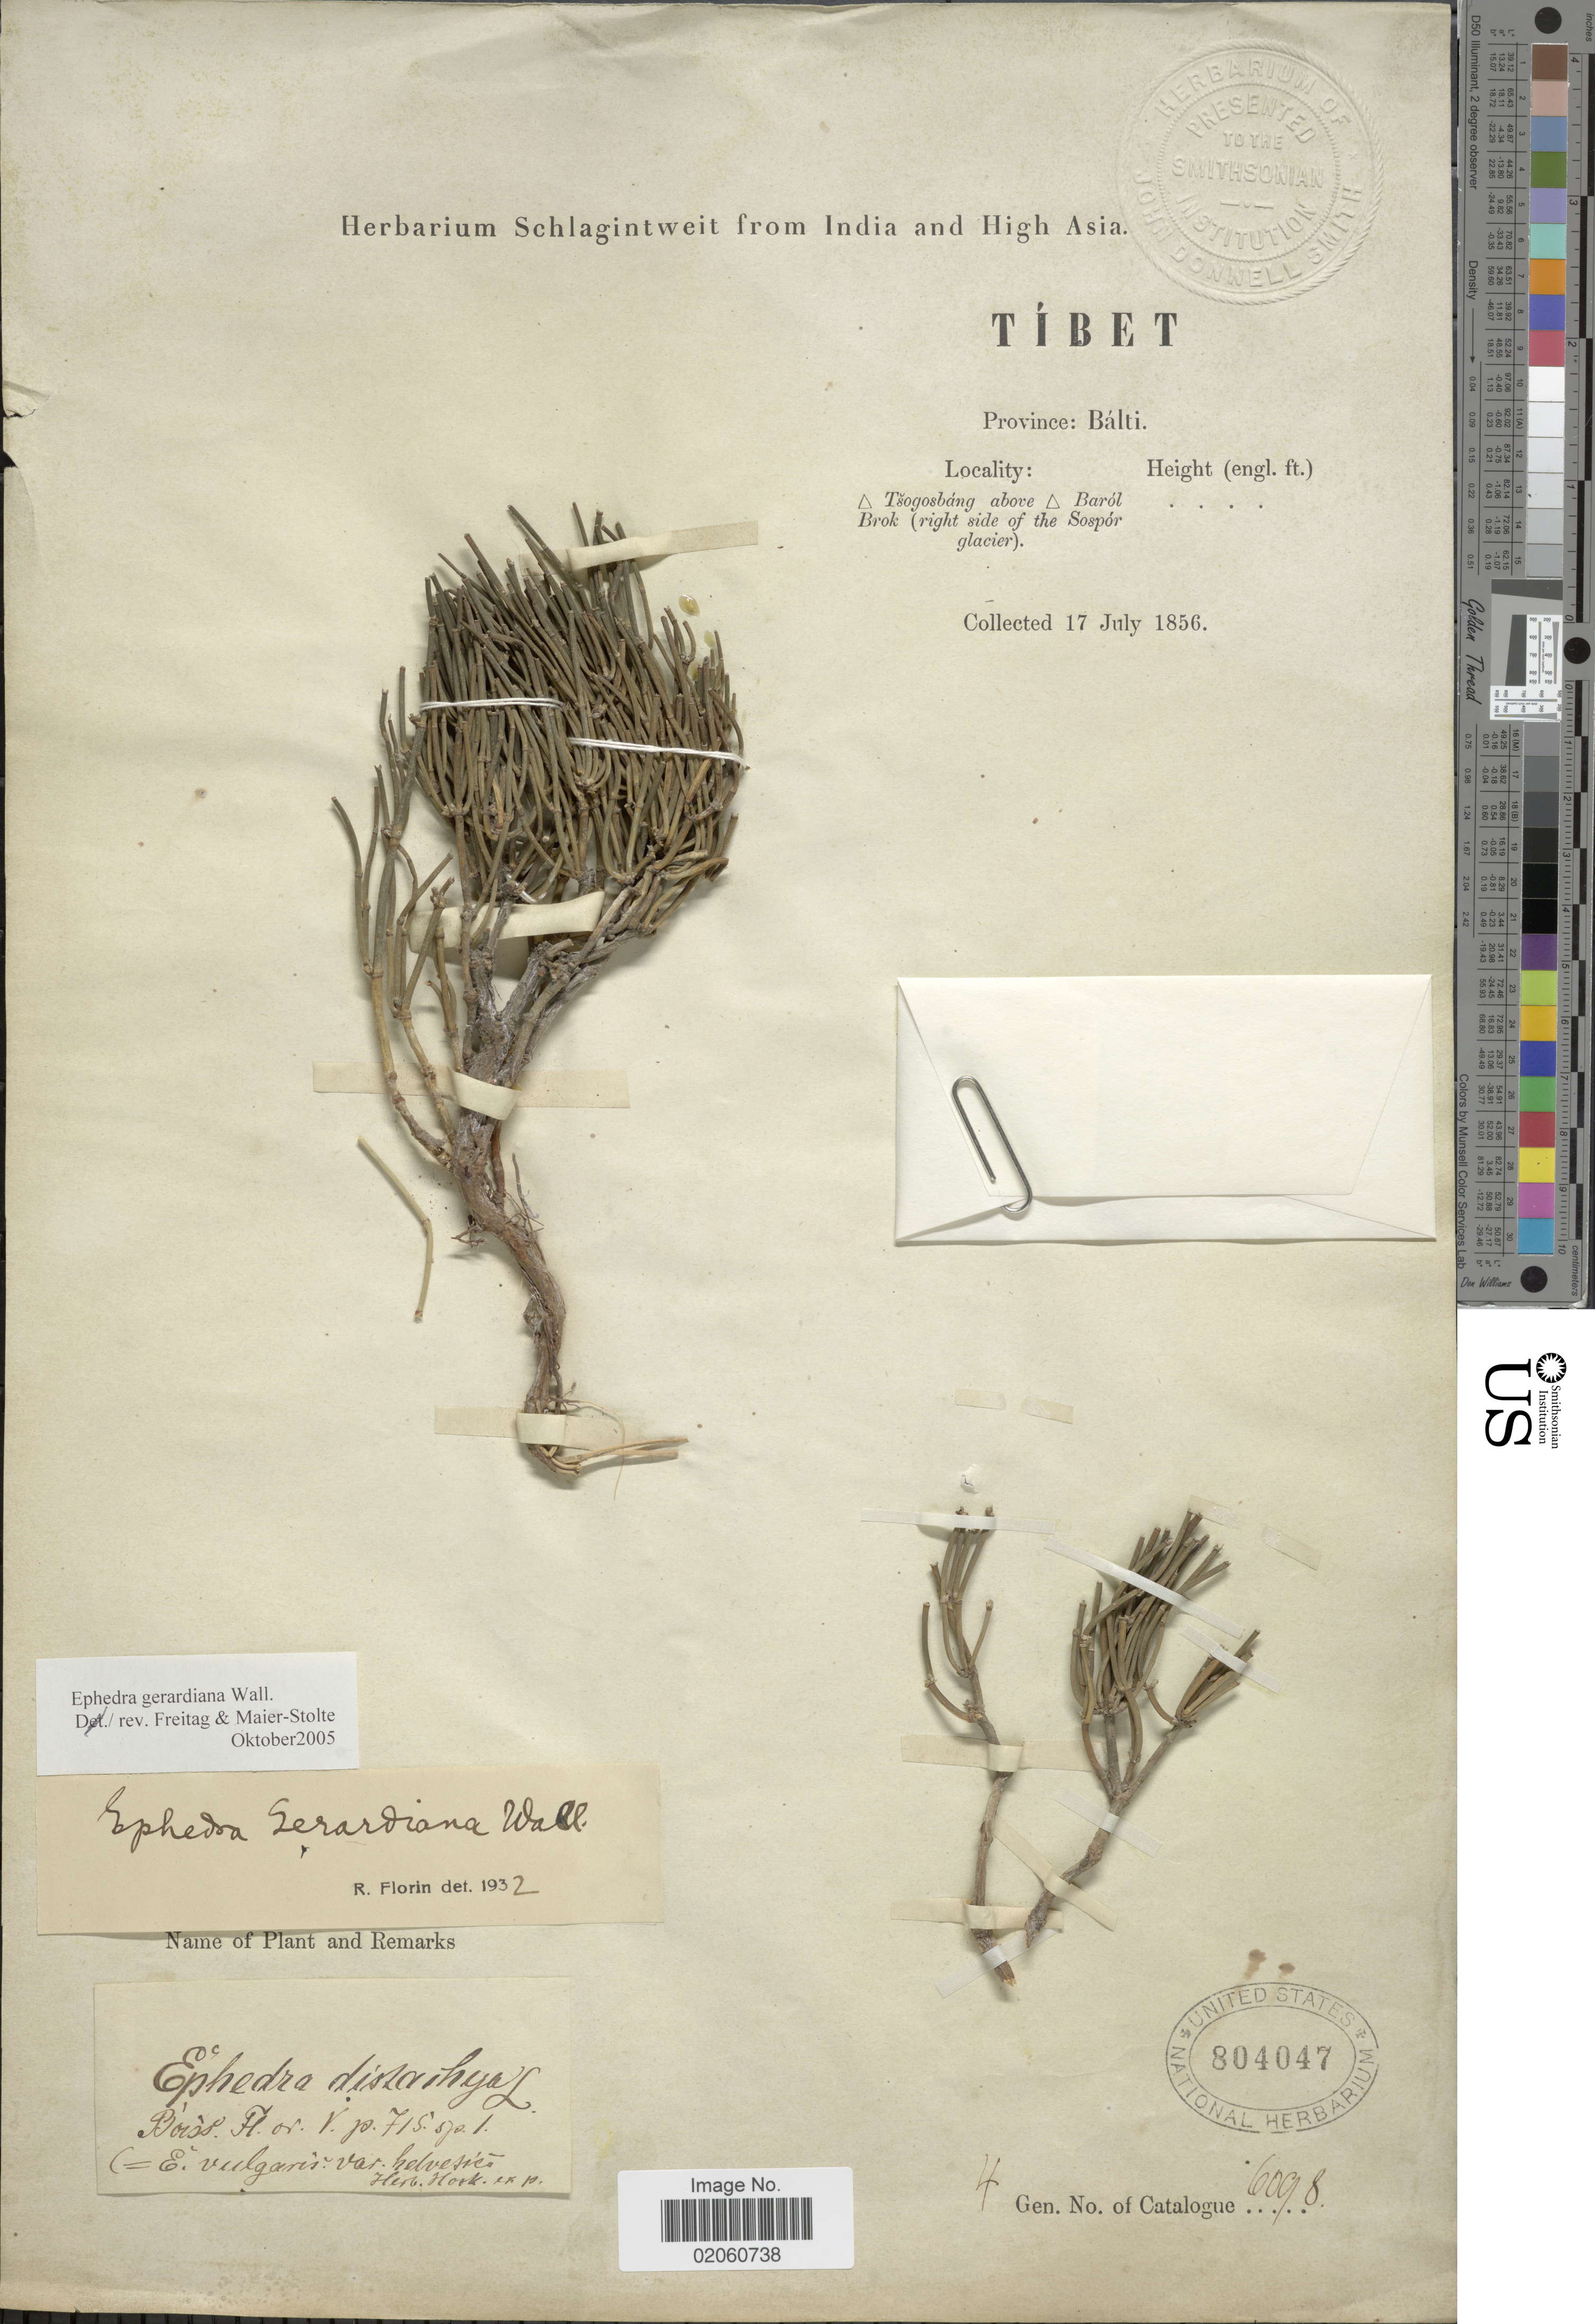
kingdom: Plantae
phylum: Tracheophyta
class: Gnetopsida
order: Ephedrales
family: Ephedraceae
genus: Ephedra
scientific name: Ephedra gerardiana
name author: Wall. ex Klotzsch & Garcke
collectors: ex herb. Schlagintweit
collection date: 1856-07-17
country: China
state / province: Xizang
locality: Tíbet, Province: Báti, Tsogosbáng above Baról Brok (right side of the Sospór glacier)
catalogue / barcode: US 804047